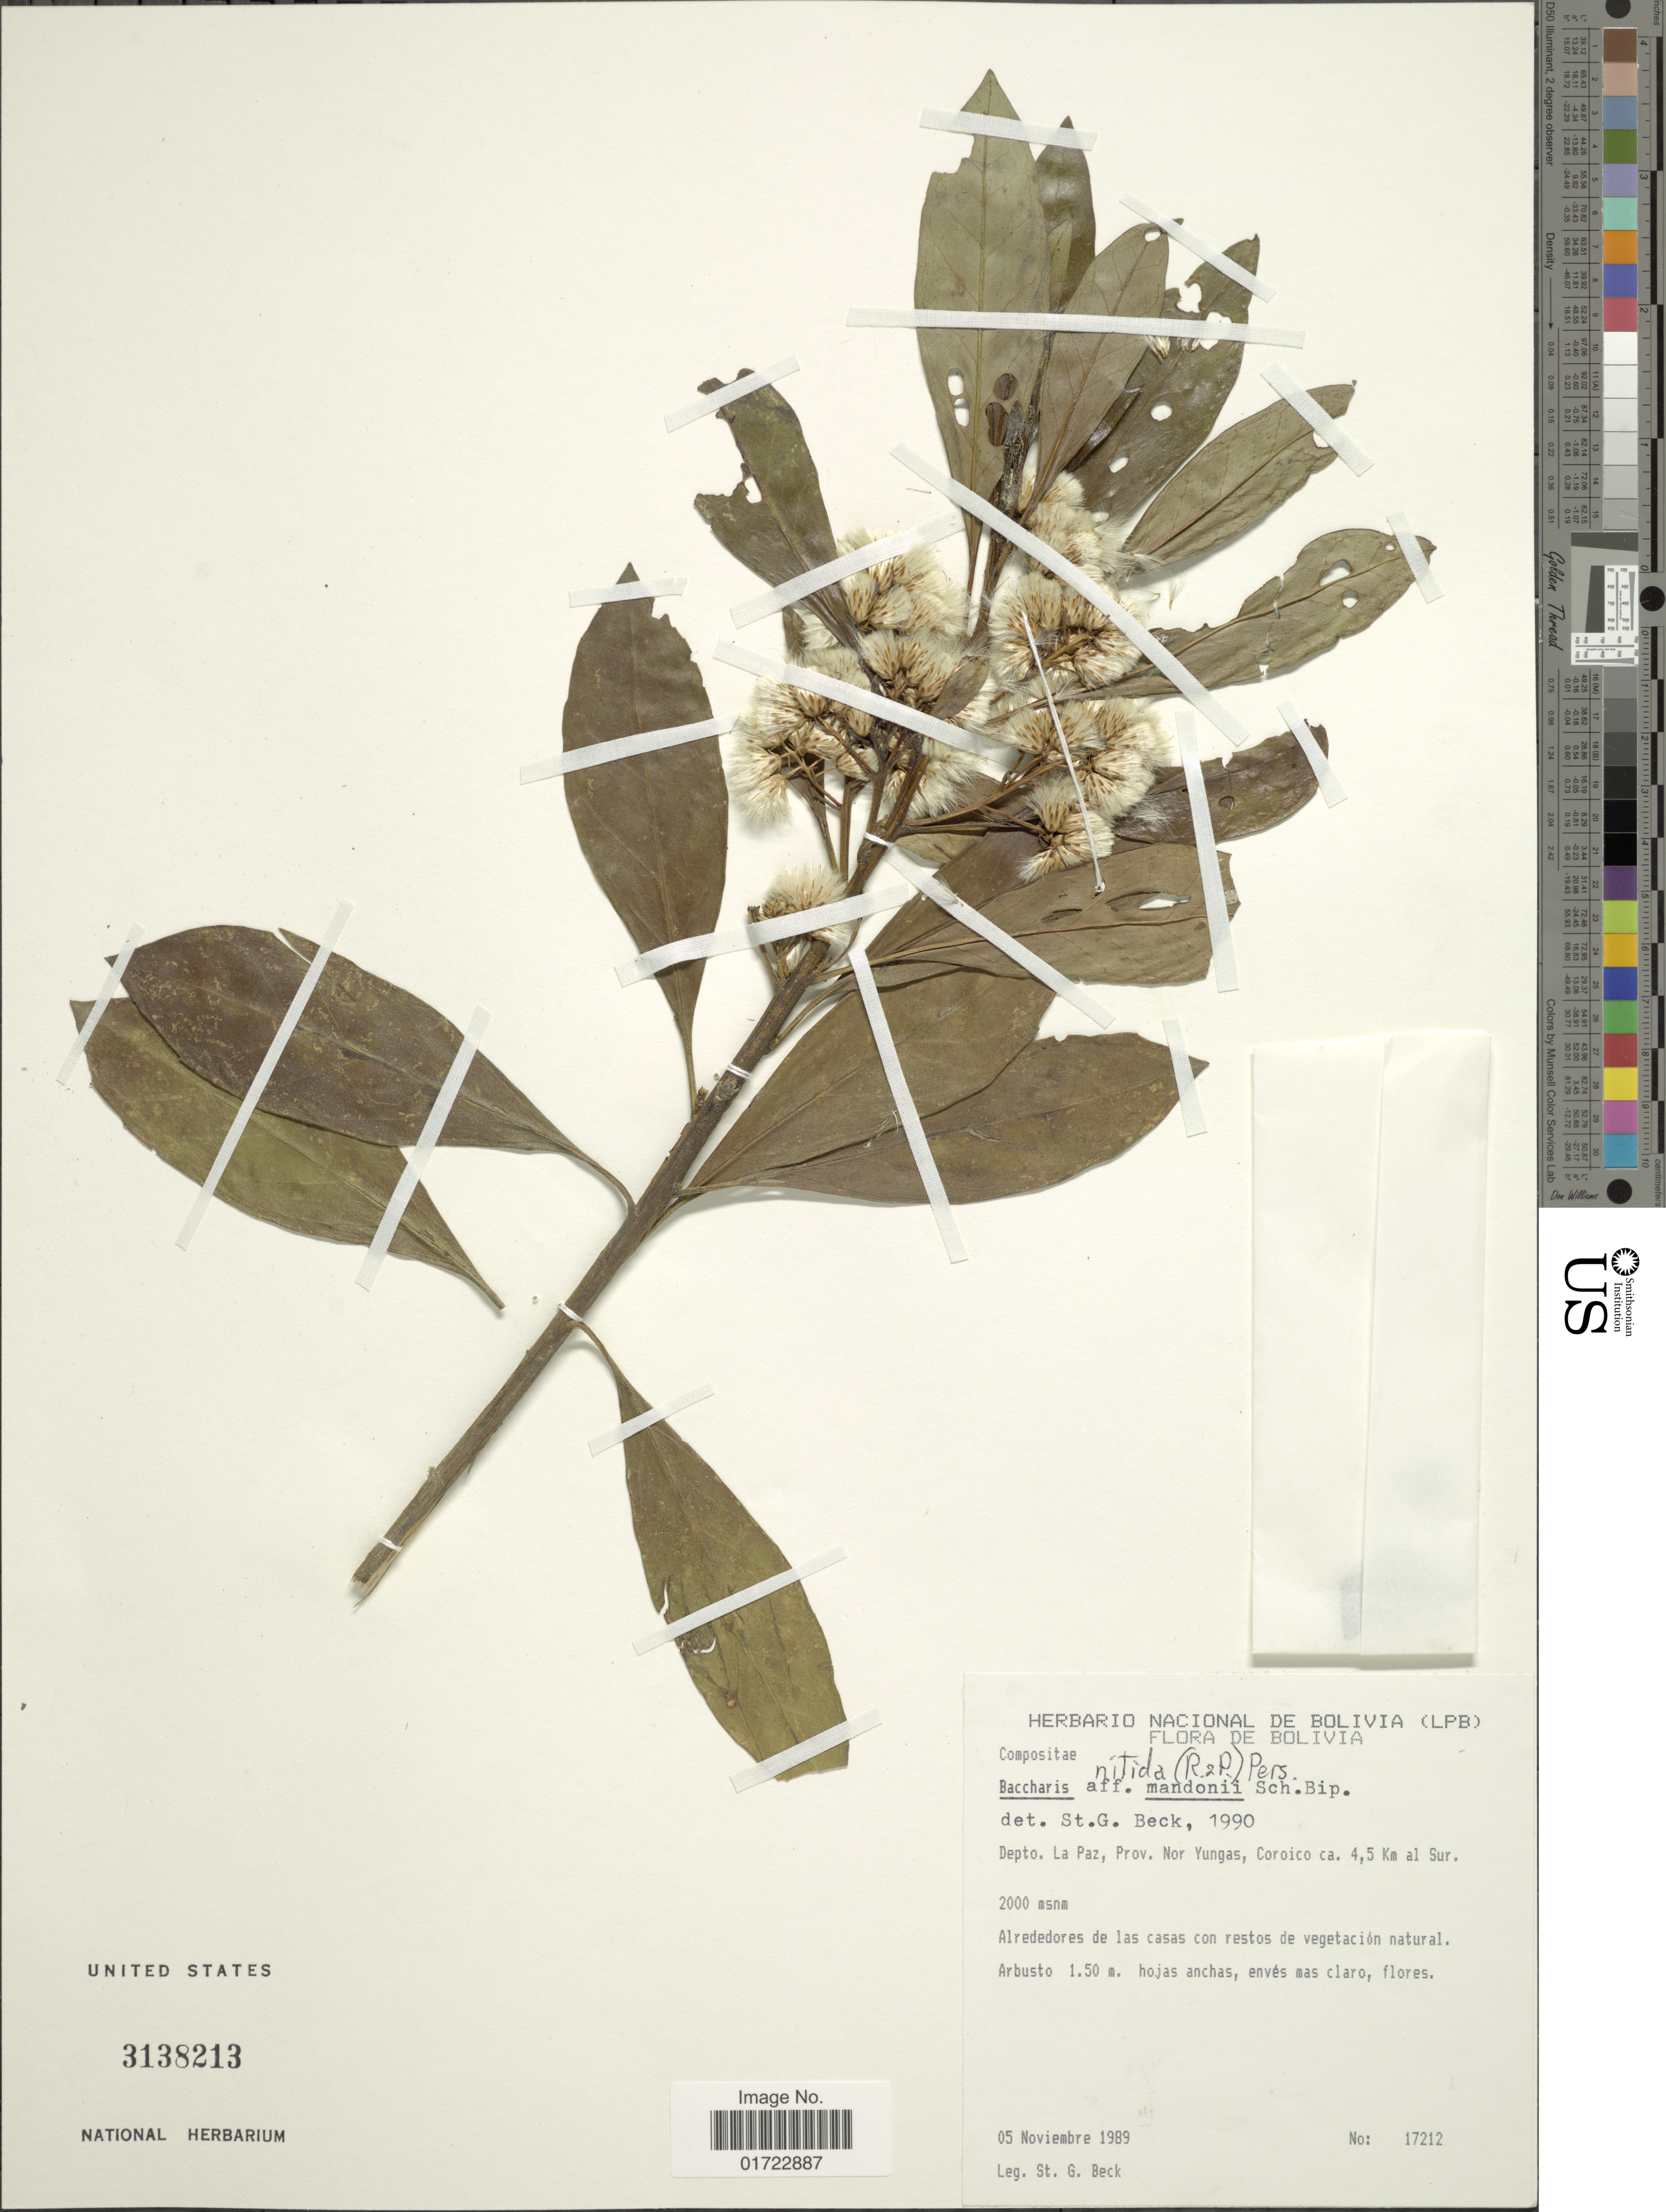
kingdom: Plantae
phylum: Tracheophyta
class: Magnoliopsida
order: Asterales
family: Asteraceae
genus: Baccharis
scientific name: Baccharis nitida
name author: (Ruiz & Pav.) Pers.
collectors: S. G. Beck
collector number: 17212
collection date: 1989-11-05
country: Bolivia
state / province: La Paz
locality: Prov. Nor Yungas, Coroico ca. 4,5 Km al Sur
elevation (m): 2000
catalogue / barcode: US 3138213